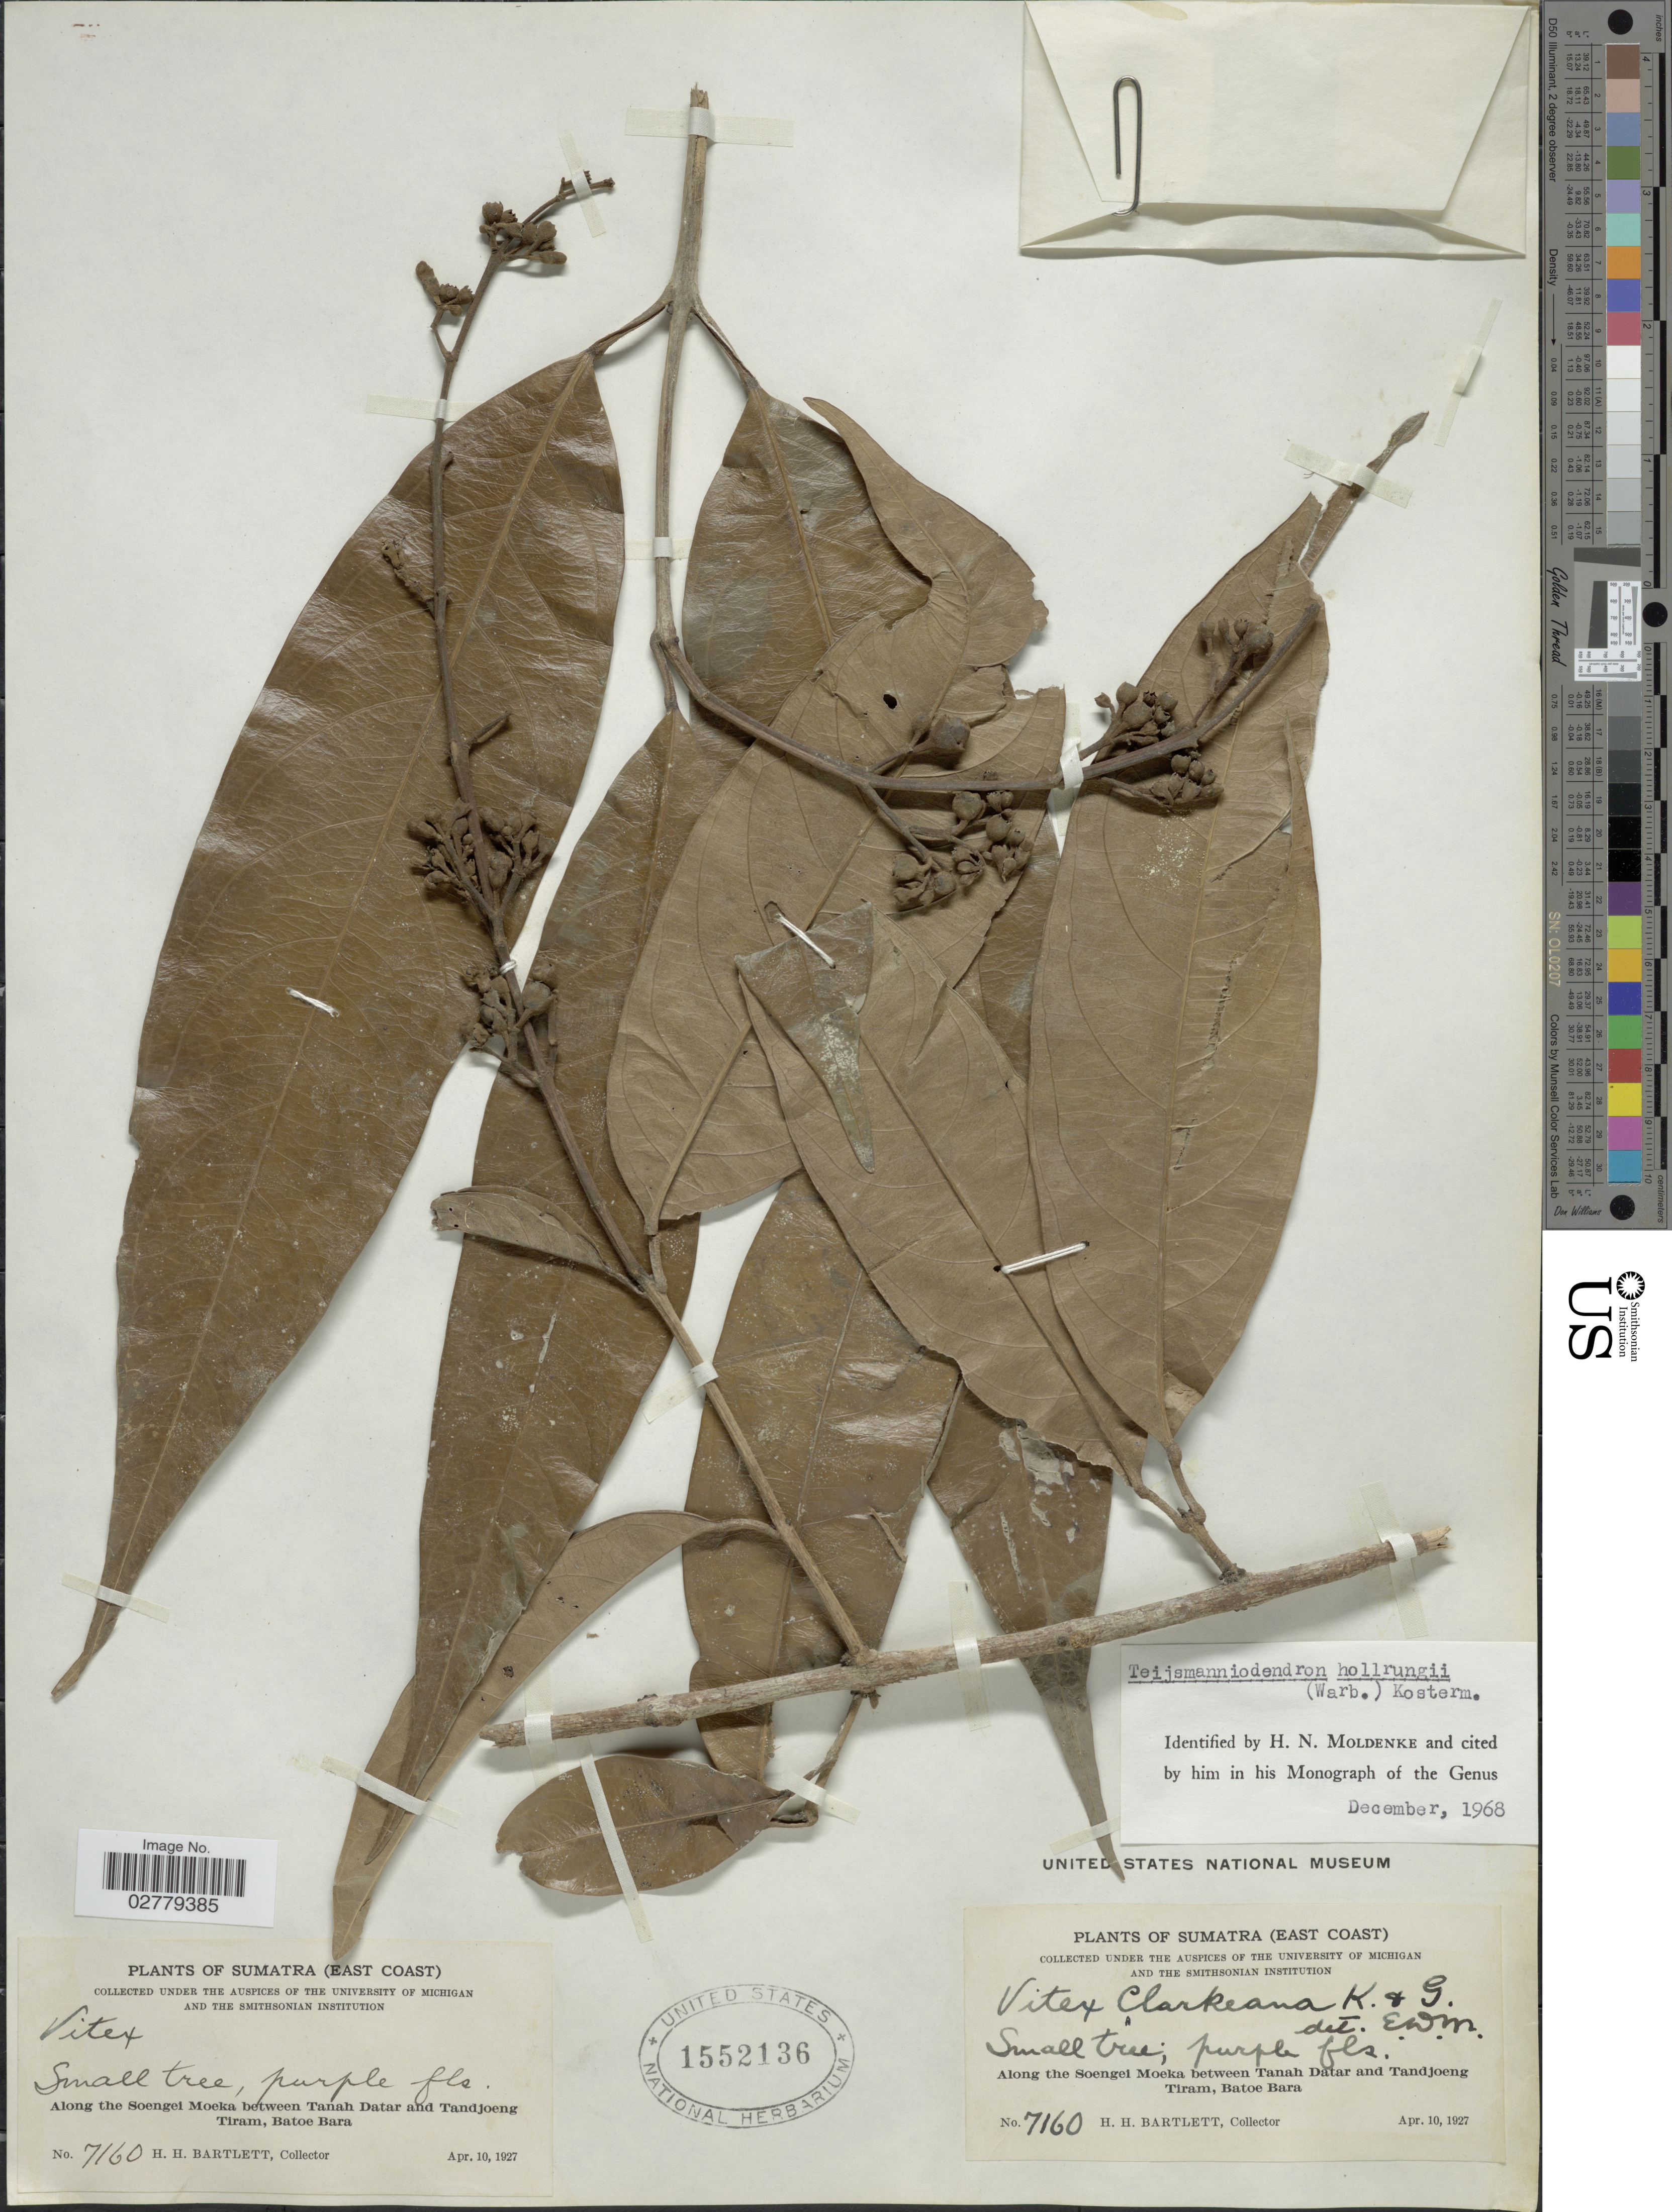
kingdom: Plantae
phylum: Tracheophyta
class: Magnoliopsida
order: Lamiales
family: Lamiaceae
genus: Teijsmanniodendron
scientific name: Teijsmanniodendron hollrungii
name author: (Warb.) Kosterm.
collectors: H. H. Bartlett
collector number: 7160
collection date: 1927-04-10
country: Indonesia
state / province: Sumatra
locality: (East Coast). Along the Soengei Moeka between Tanah Datar and Tandjoeng Tiram, Batoe Bara.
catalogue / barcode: US 1552136